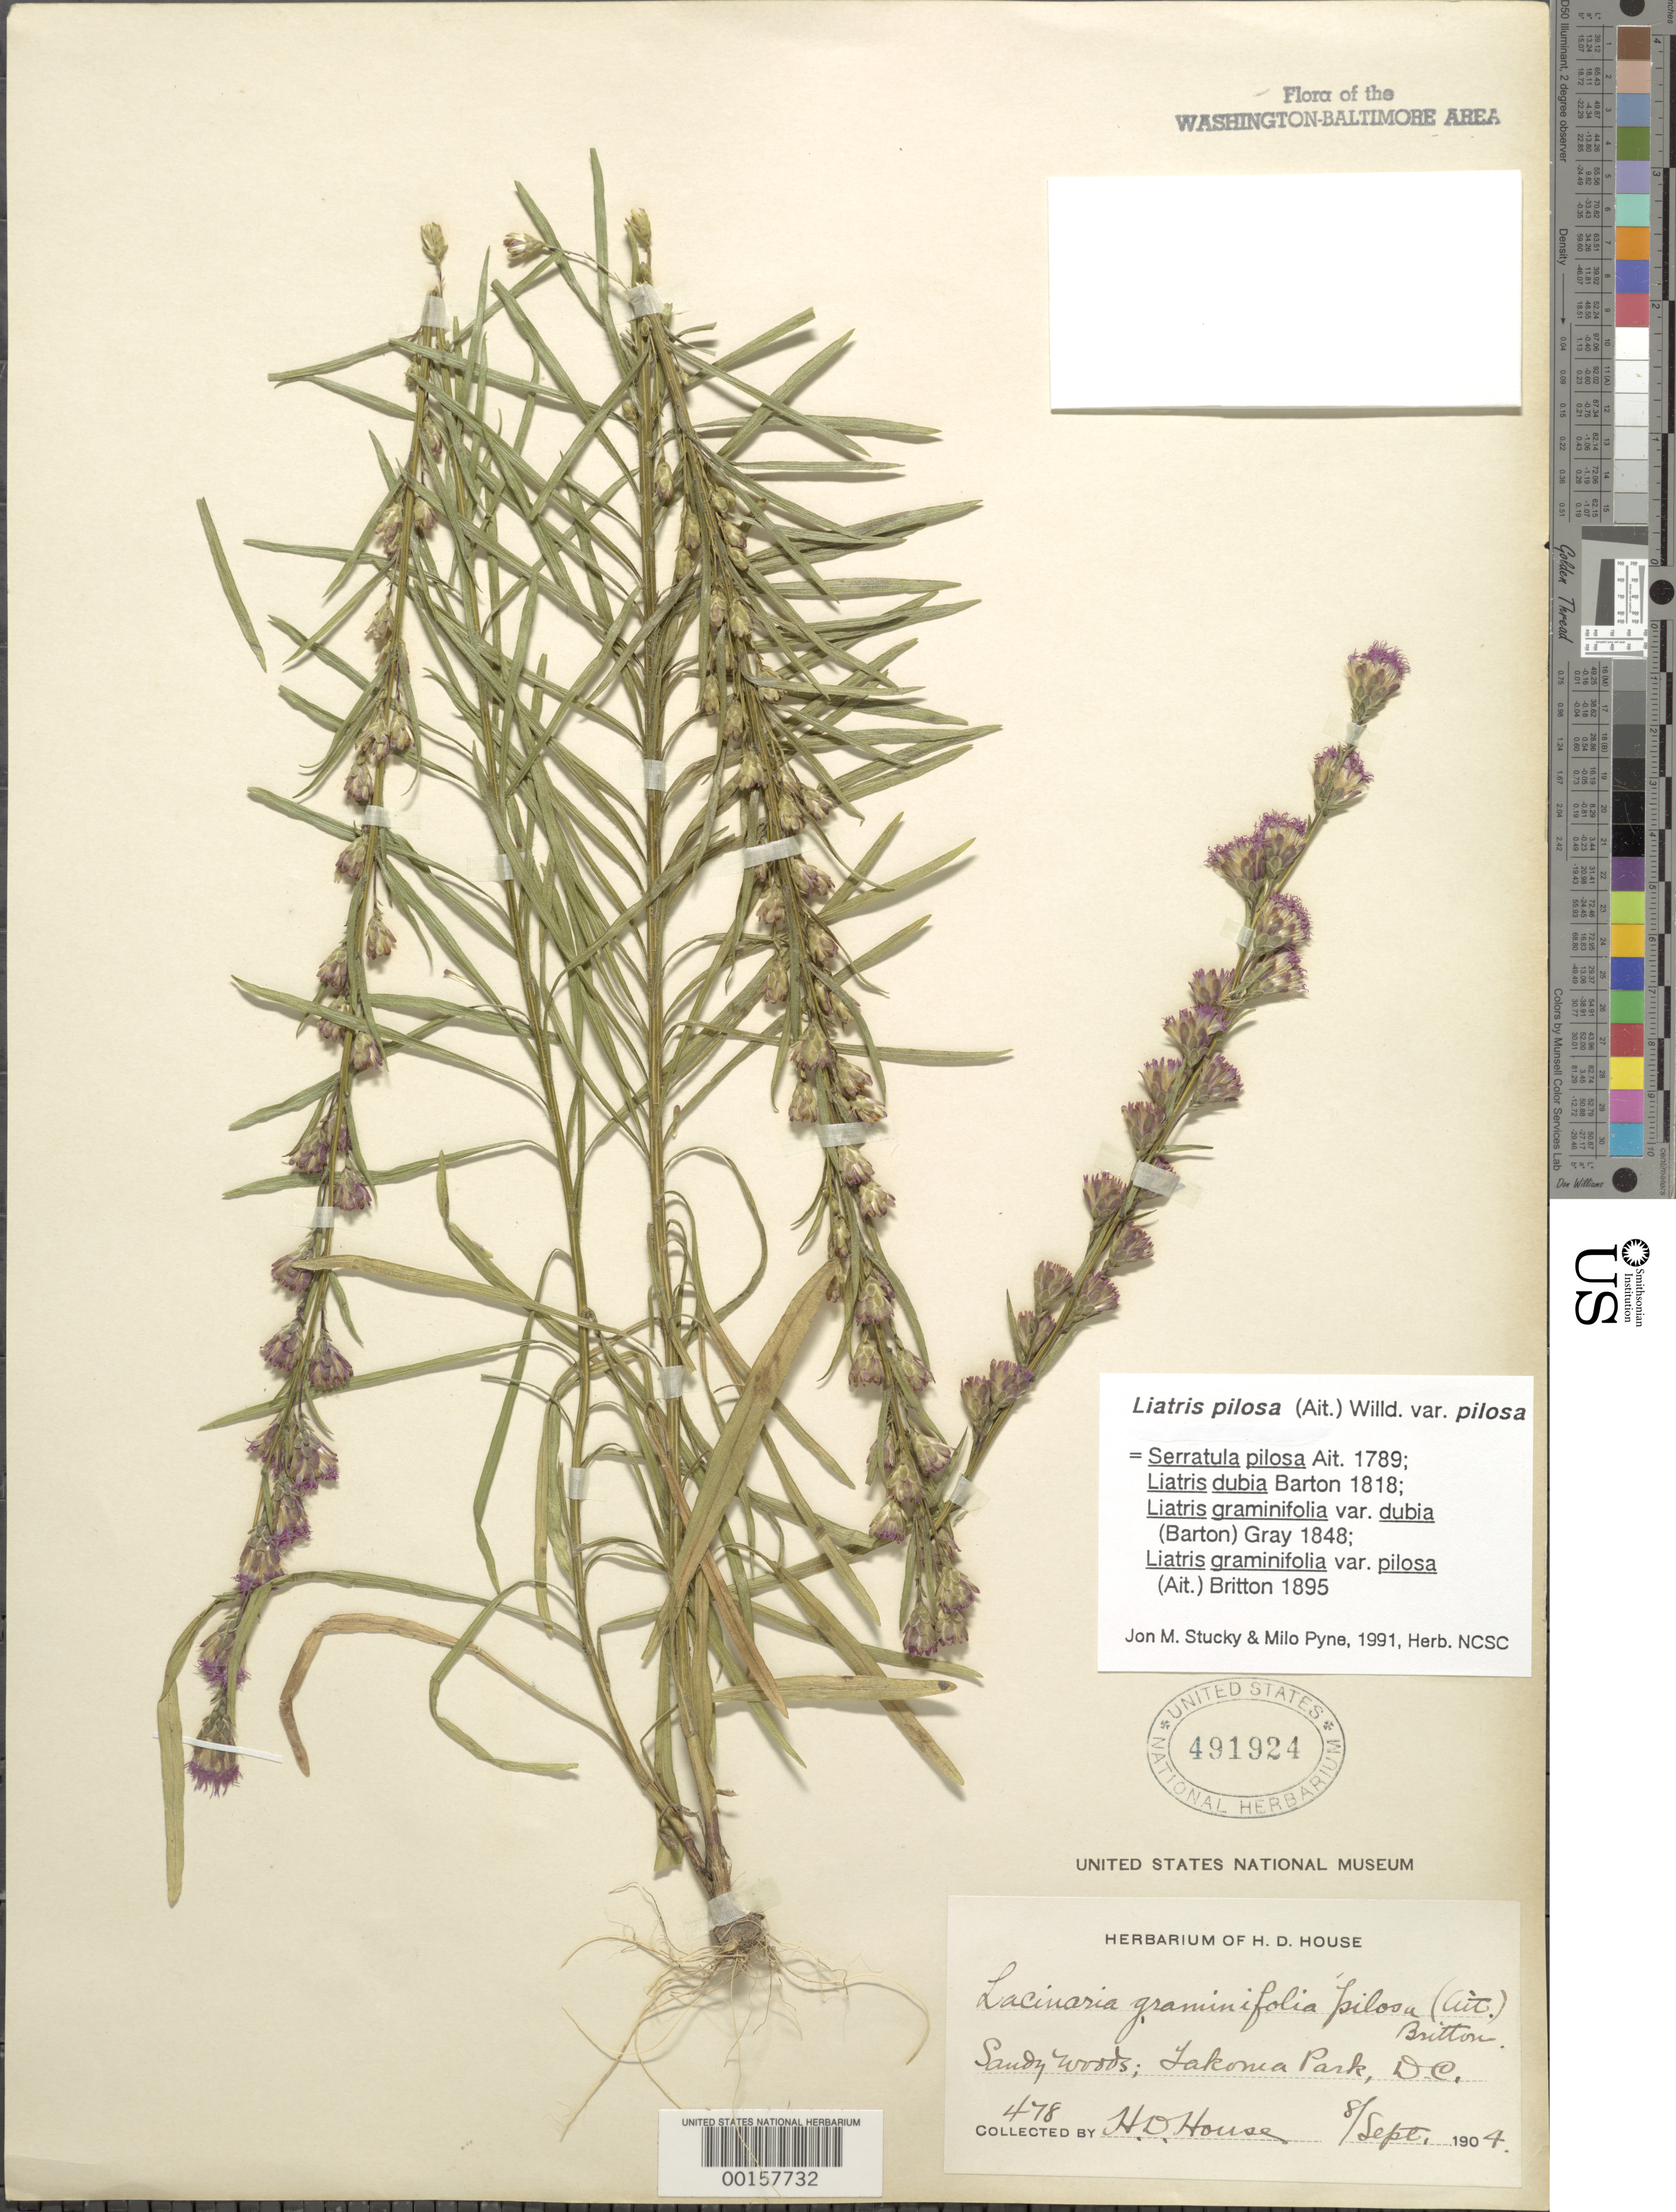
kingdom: Plantae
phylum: Tracheophyta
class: Magnoliopsida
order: Asterales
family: Asteraceae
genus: Liatris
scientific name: Liatris pilosa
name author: (Aiton) Willd.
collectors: H. D. House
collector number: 478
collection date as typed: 08 Sep 1904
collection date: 1904-09-08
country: United States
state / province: District of Columbia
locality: Takoma Park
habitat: Sandy woods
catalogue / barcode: US 491924